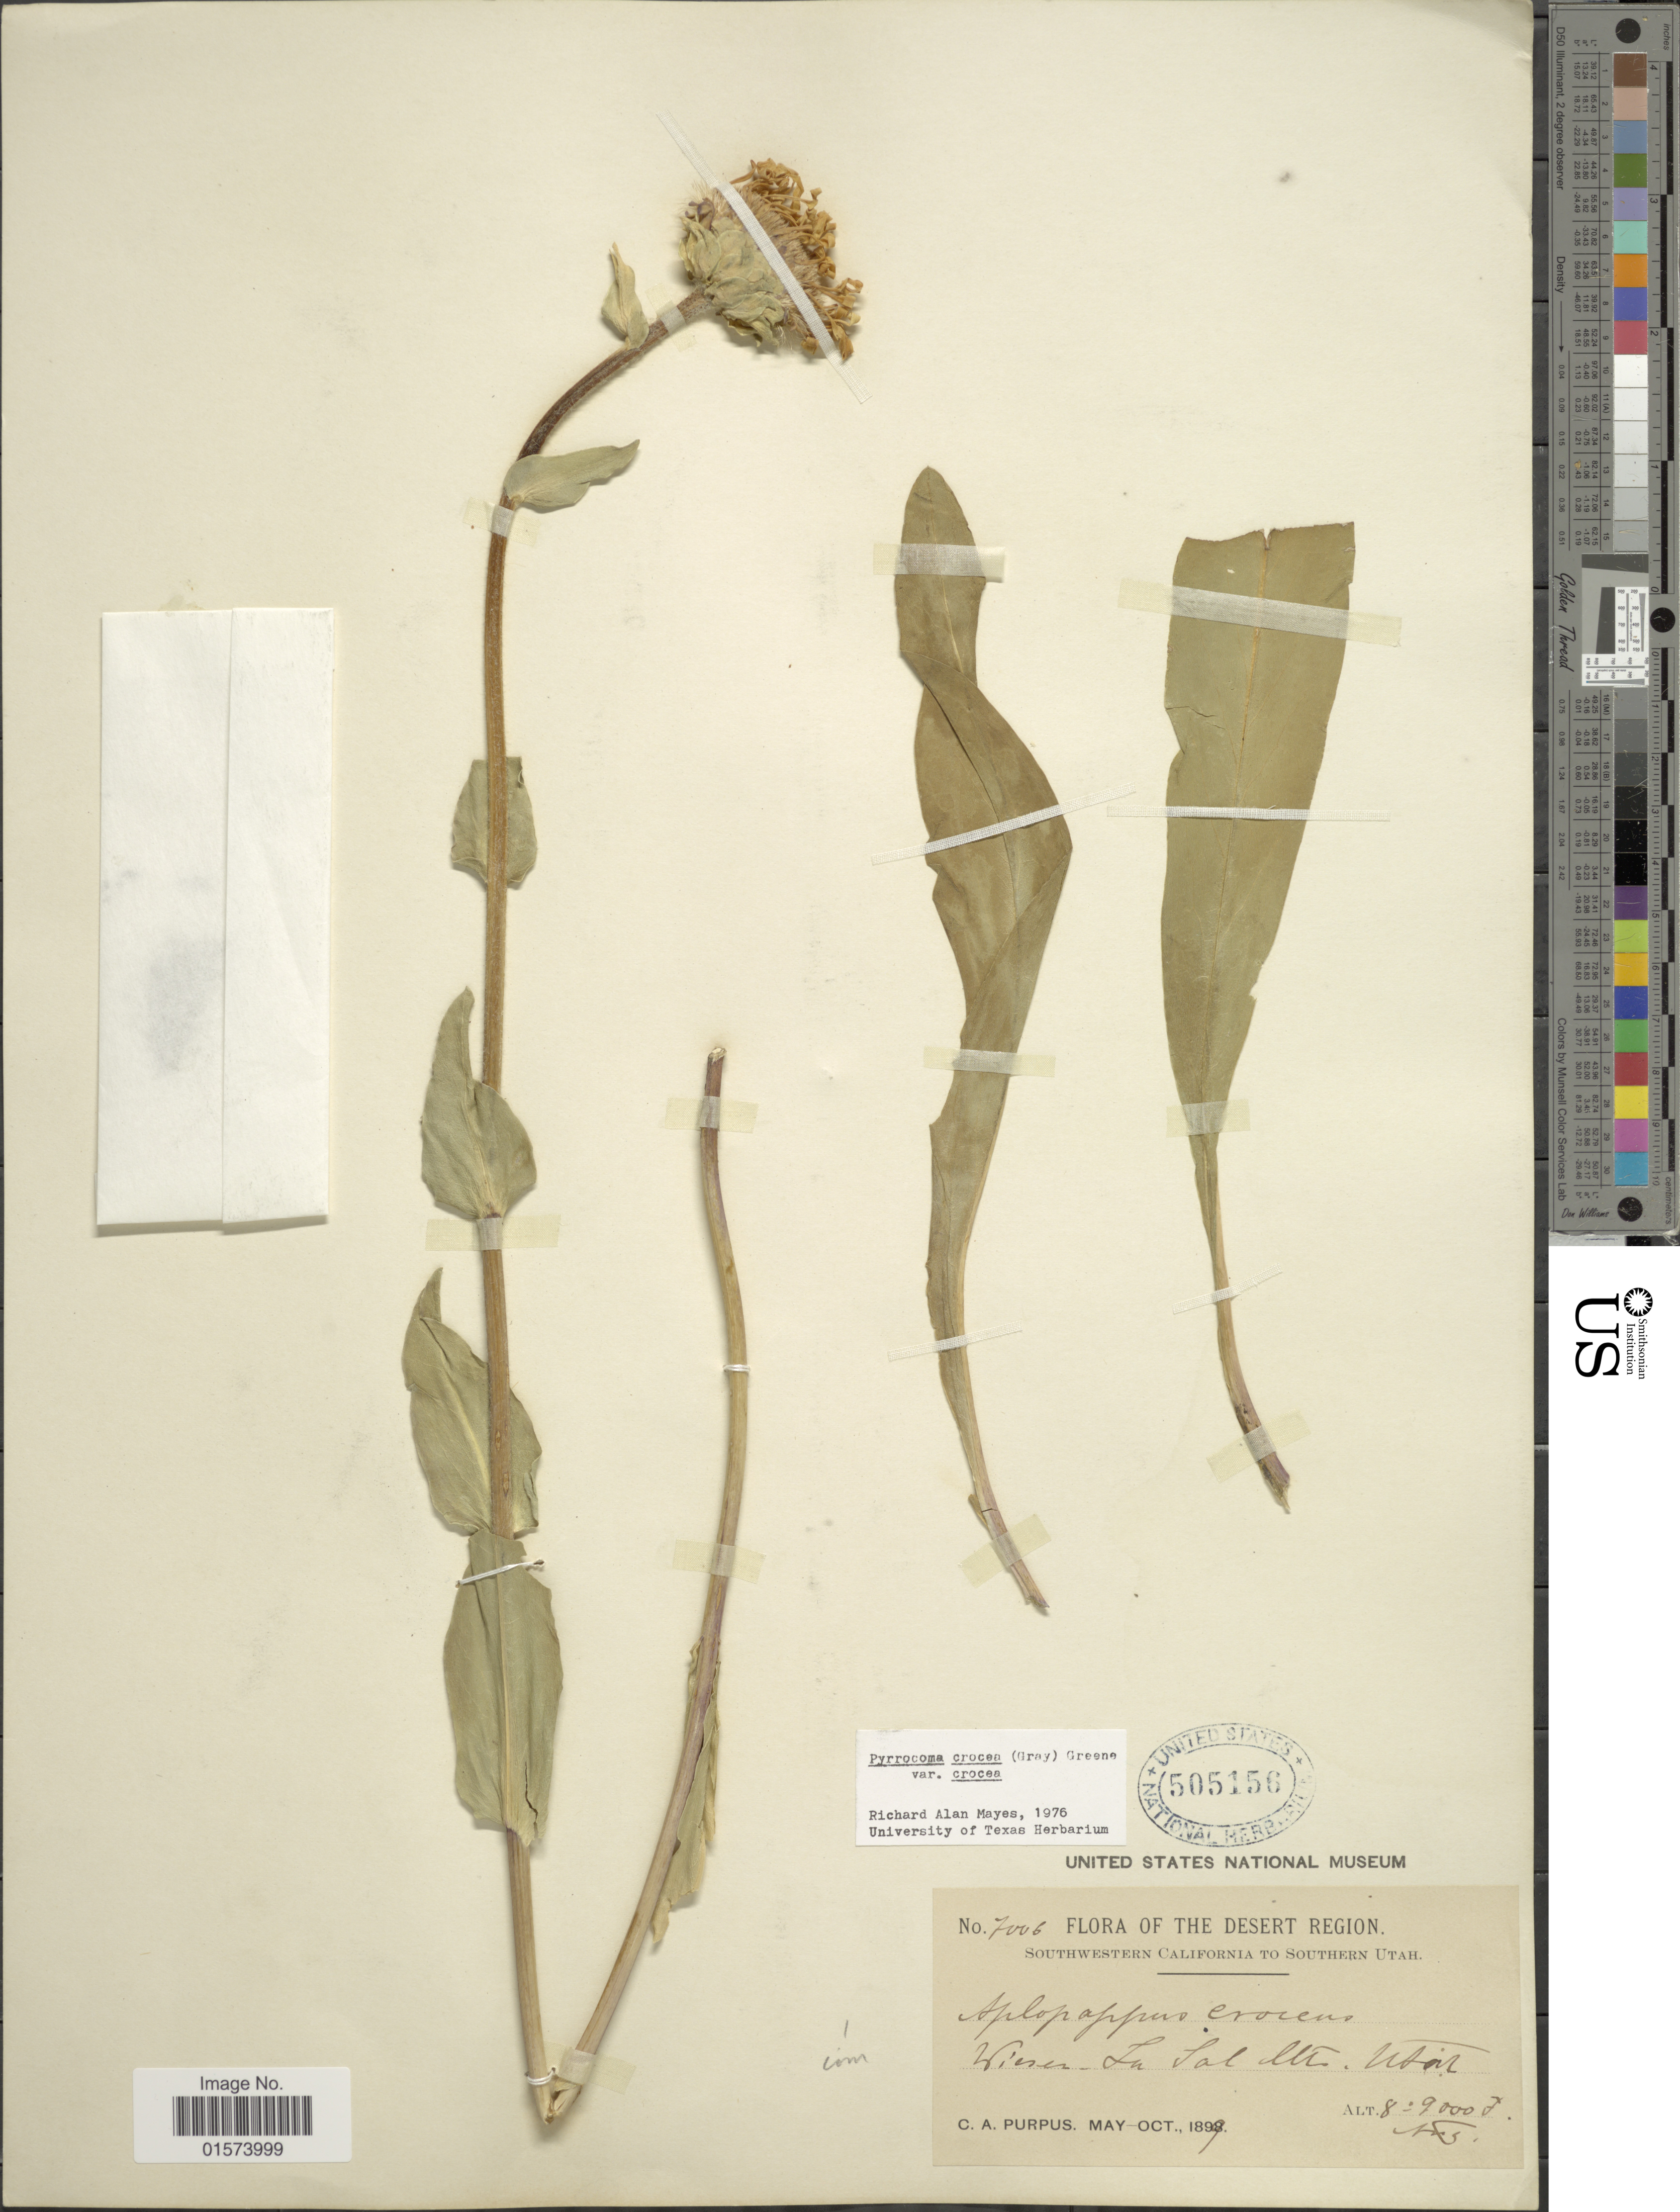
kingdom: Plantae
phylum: Tracheophyta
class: Magnoliopsida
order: Asterales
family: Asteraceae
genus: Pyrrocoma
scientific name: Pyrrocoma crocea var. crocea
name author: (A. Gray) Greene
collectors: C. A. Purpus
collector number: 7006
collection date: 1899-05/1899-10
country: United States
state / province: Utah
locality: Desert Region, Southern Utah, La Sal Mts.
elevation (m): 2438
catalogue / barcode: US 505156